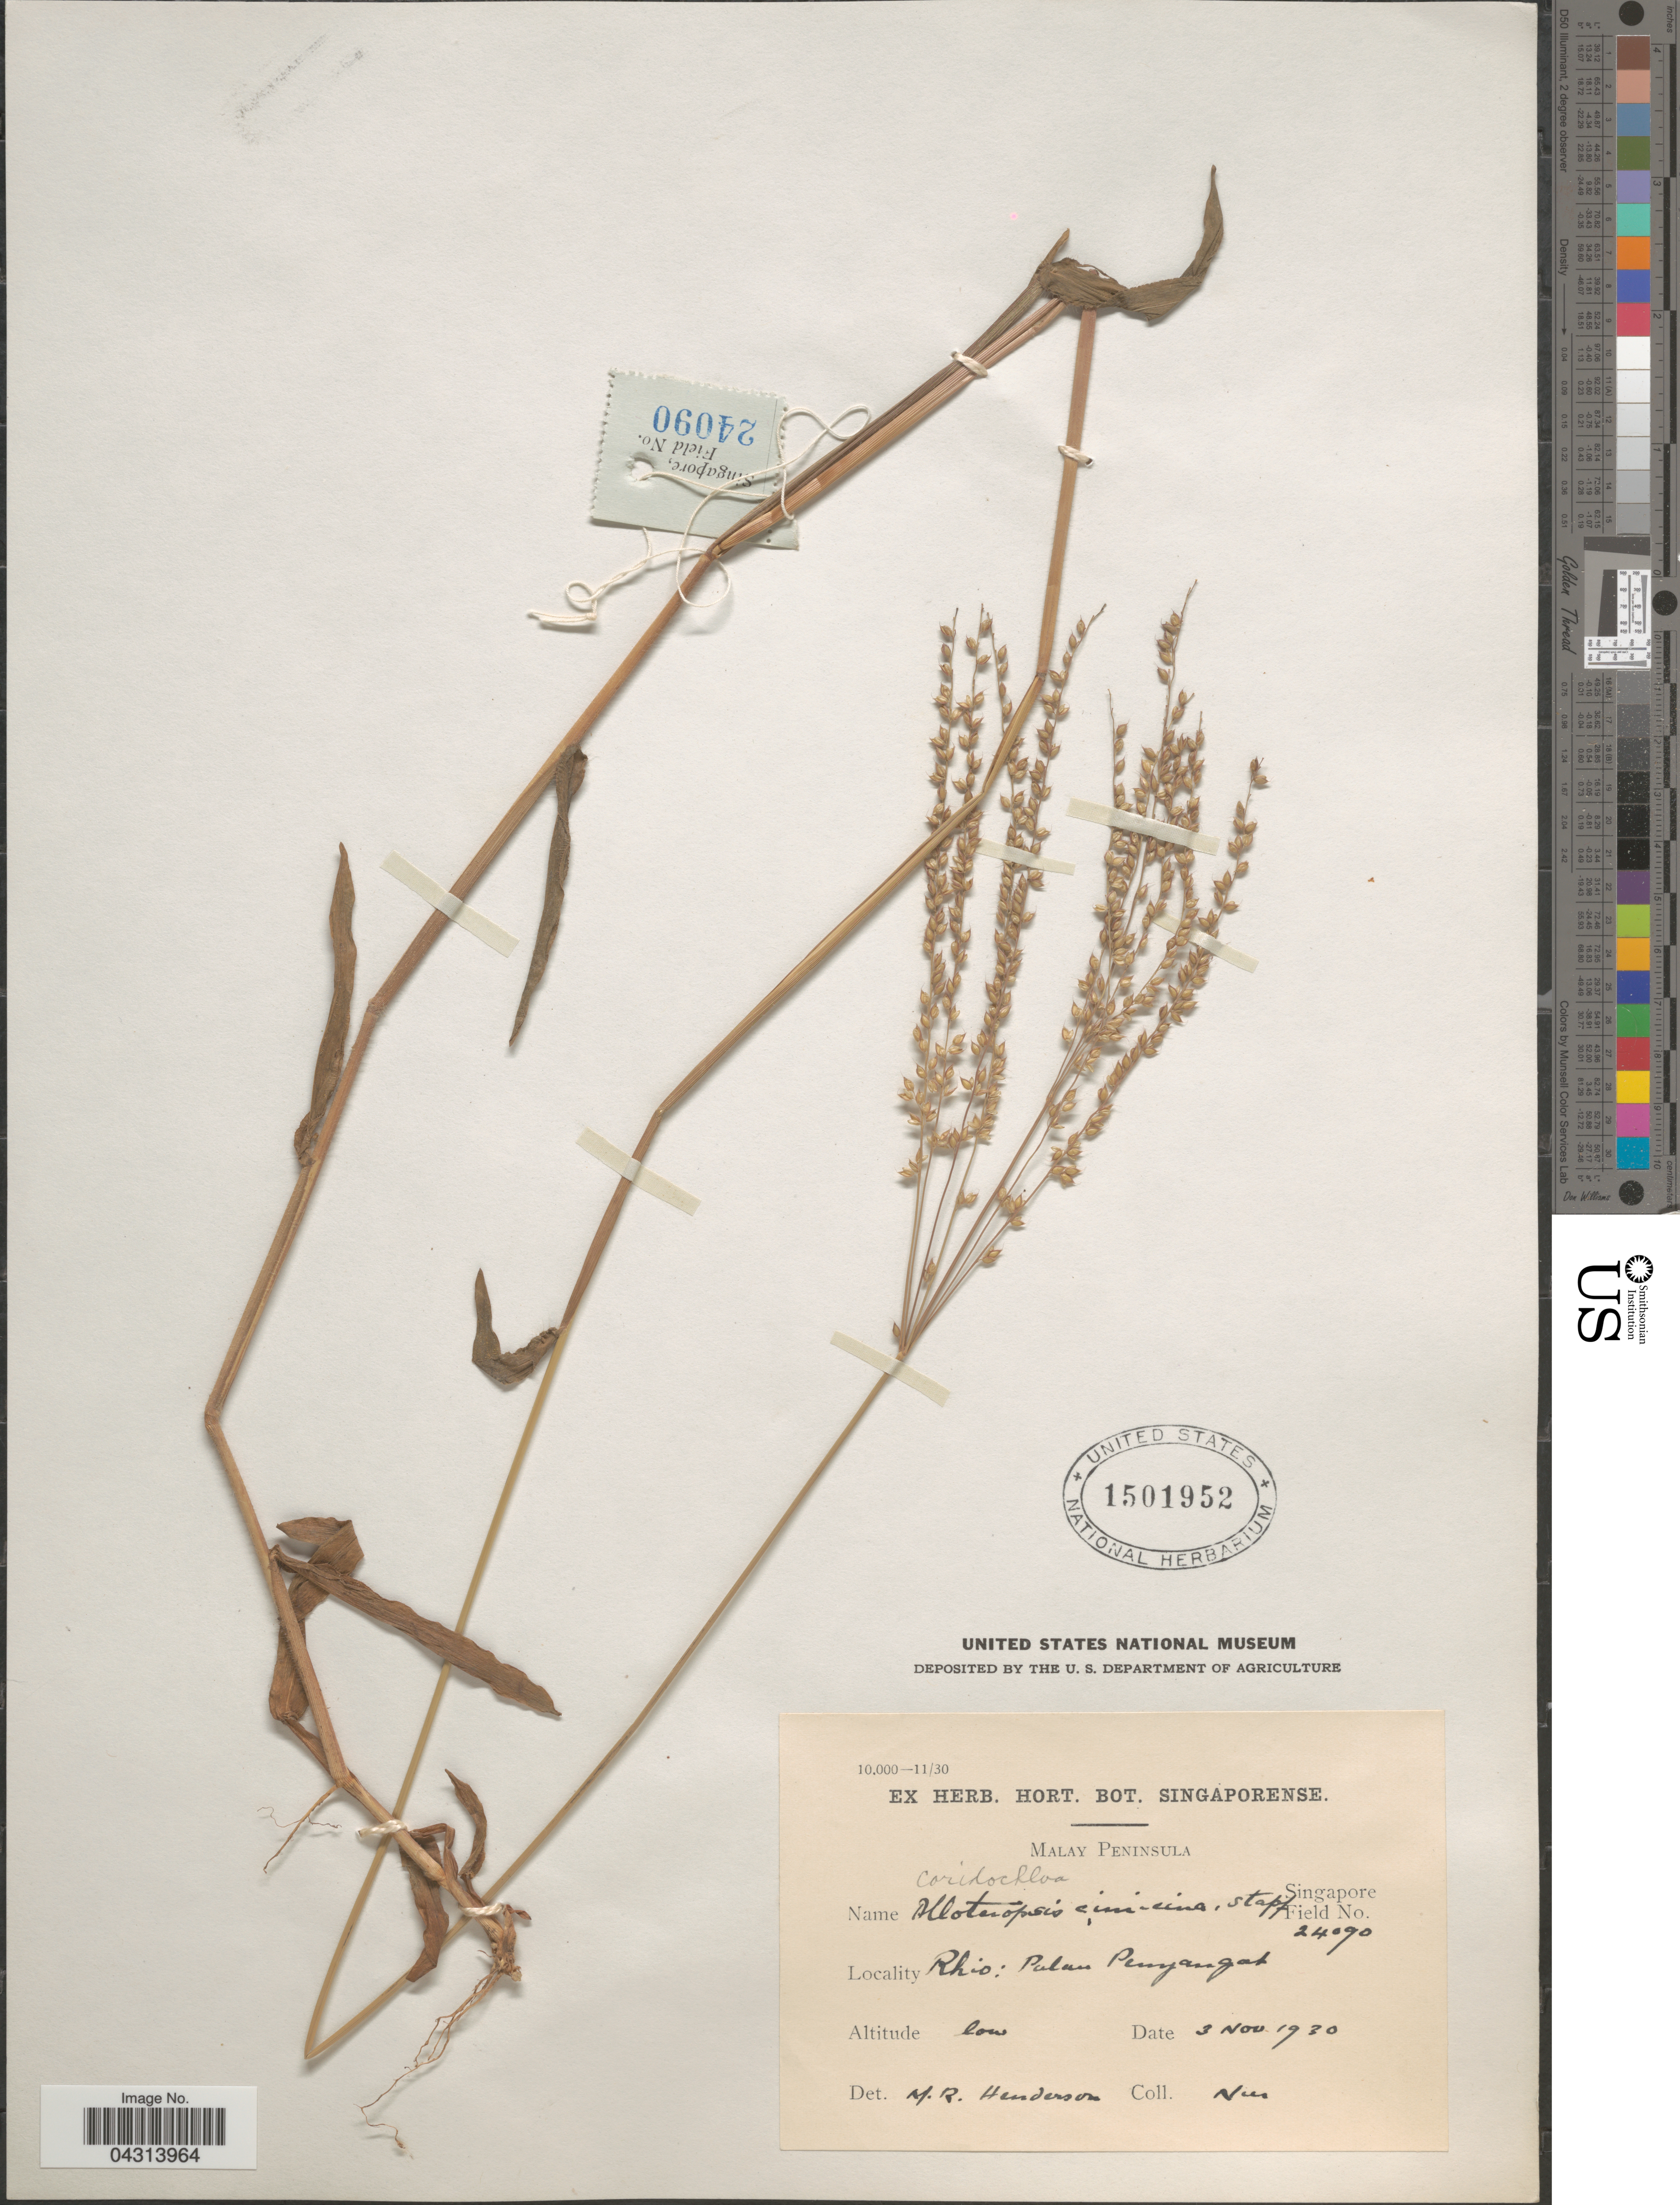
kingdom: Plantae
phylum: Tracheophyta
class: Liliopsida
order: Poales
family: Poaceae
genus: Alloteropsis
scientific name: Alloteropsis cimicina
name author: (L.) Stapf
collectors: -. Nur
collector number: Singapore Field 24090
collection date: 1930-11-03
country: Singapore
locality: Malay Peninsula. Rhio: Palau Penyangat.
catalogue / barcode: US 1501952